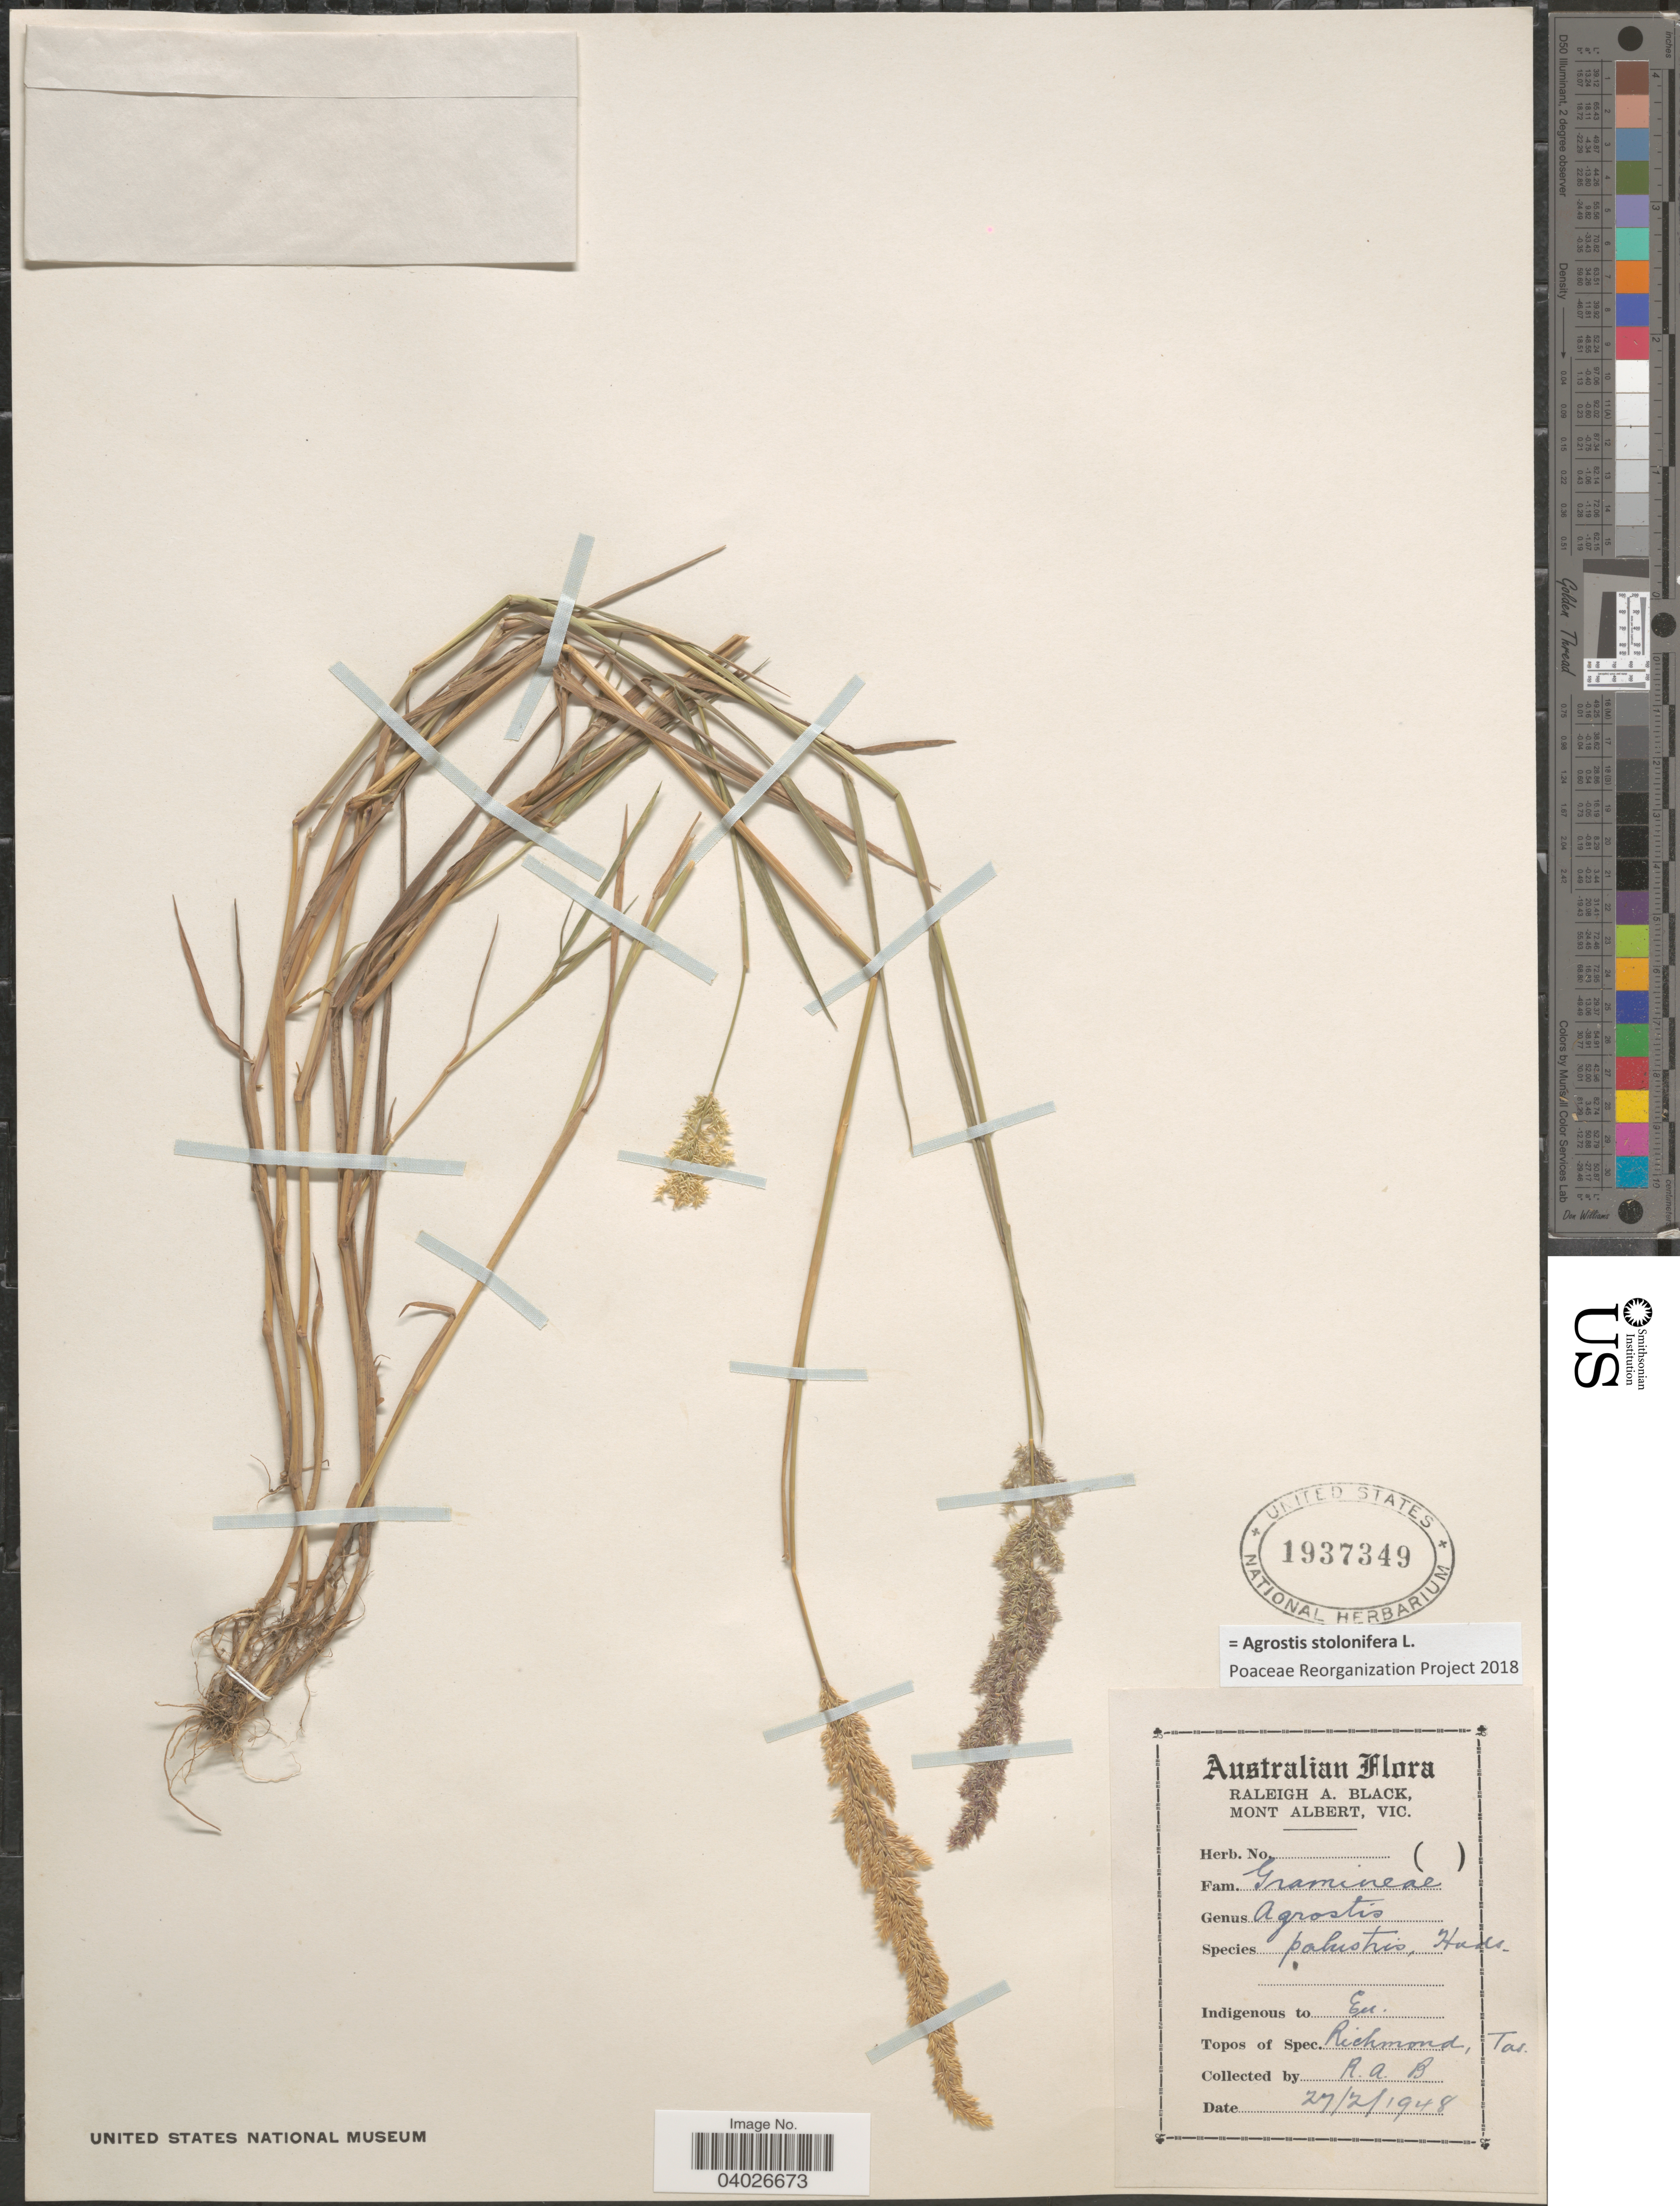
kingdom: Plantae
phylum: Tracheophyta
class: Liliopsida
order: Poales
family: Poaceae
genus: Agrostis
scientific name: Agrostis stolonifera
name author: L.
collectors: R. A. Black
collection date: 1948-02-27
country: Australia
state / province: Tasmania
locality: Richmond.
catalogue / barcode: US 1937349